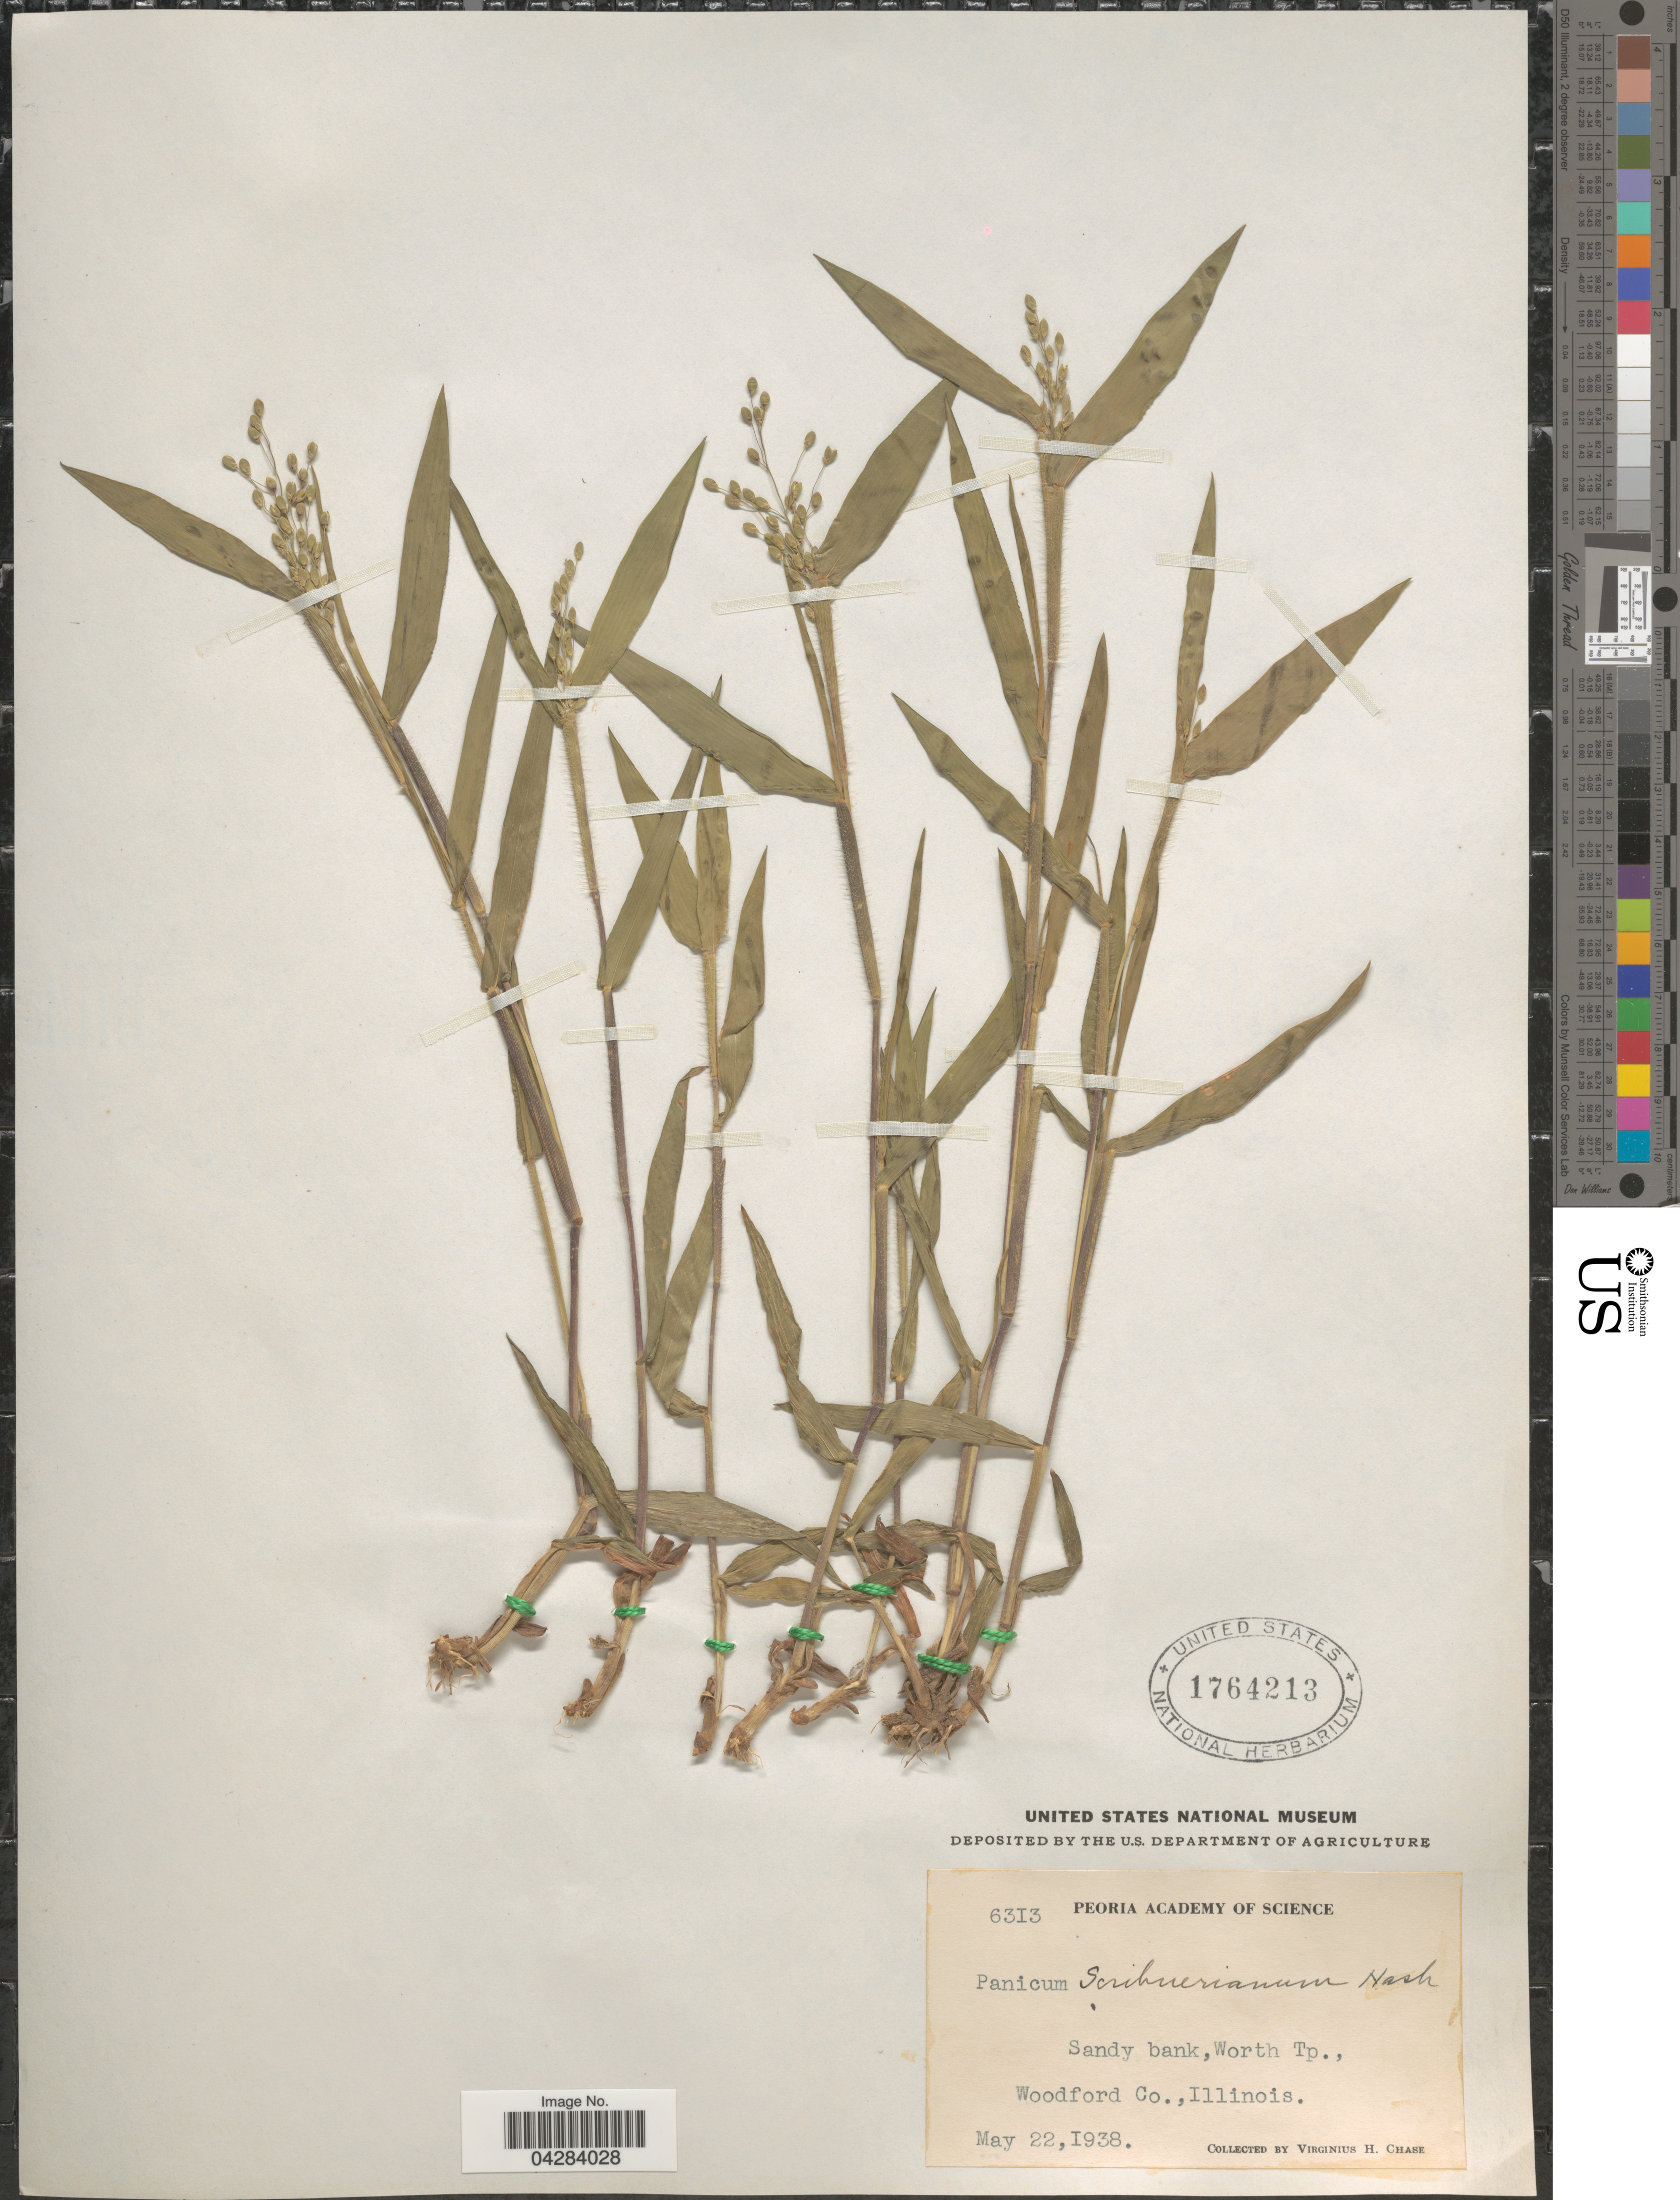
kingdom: Plantae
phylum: Tracheophyta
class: Liliopsida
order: Poales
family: Poaceae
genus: Dichanthelium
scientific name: Dichanthelium oligosanthes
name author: (Schult.) Gould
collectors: V. H. Chase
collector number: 6313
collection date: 1938-05-22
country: United States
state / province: Illinois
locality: Sandy bank, Worth Tp., Woodford Co.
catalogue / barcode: US 1764213